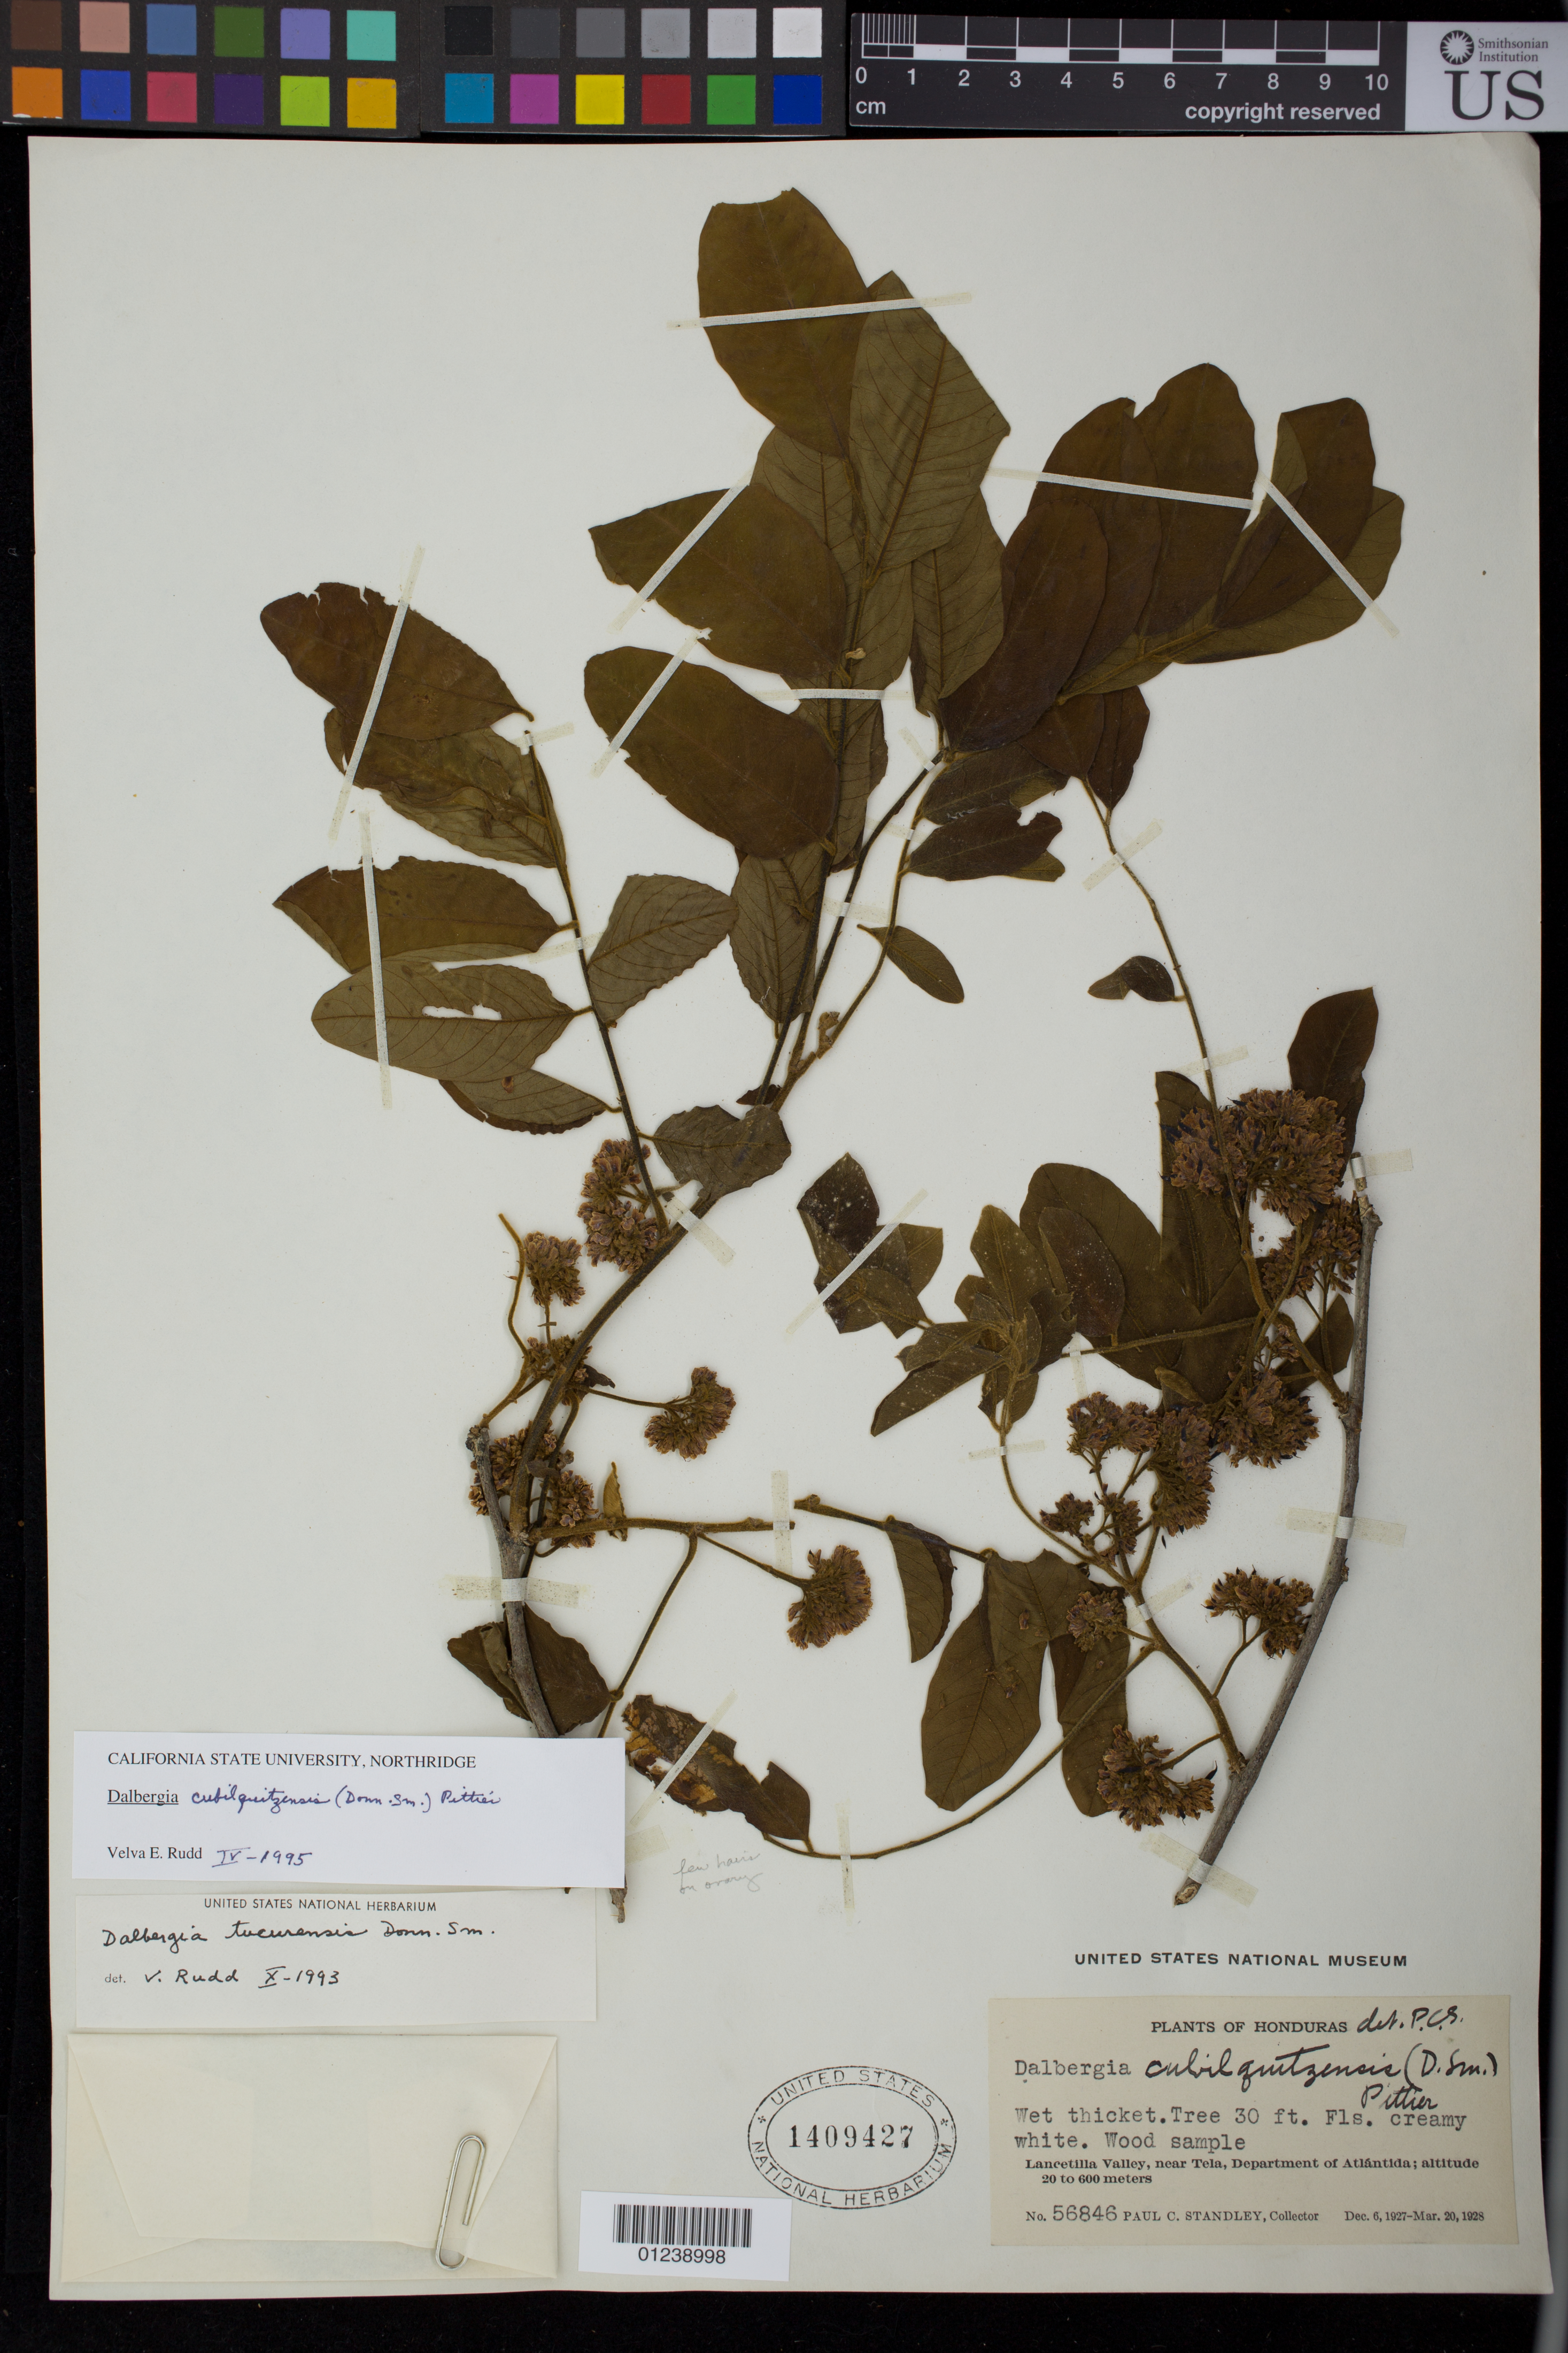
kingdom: Plantae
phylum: Tracheophyta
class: Magnoliopsida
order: Fabales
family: Fabaceae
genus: Dalbergia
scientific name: Dalbergia cubilquitzensis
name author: (Donn. Sm.) Pittier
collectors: P. C. Standley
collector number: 56846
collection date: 1927-12-06/1928-03-28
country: Honduras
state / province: Atlántida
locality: Lancetilla Valley, near Tela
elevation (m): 20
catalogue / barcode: US 1409427